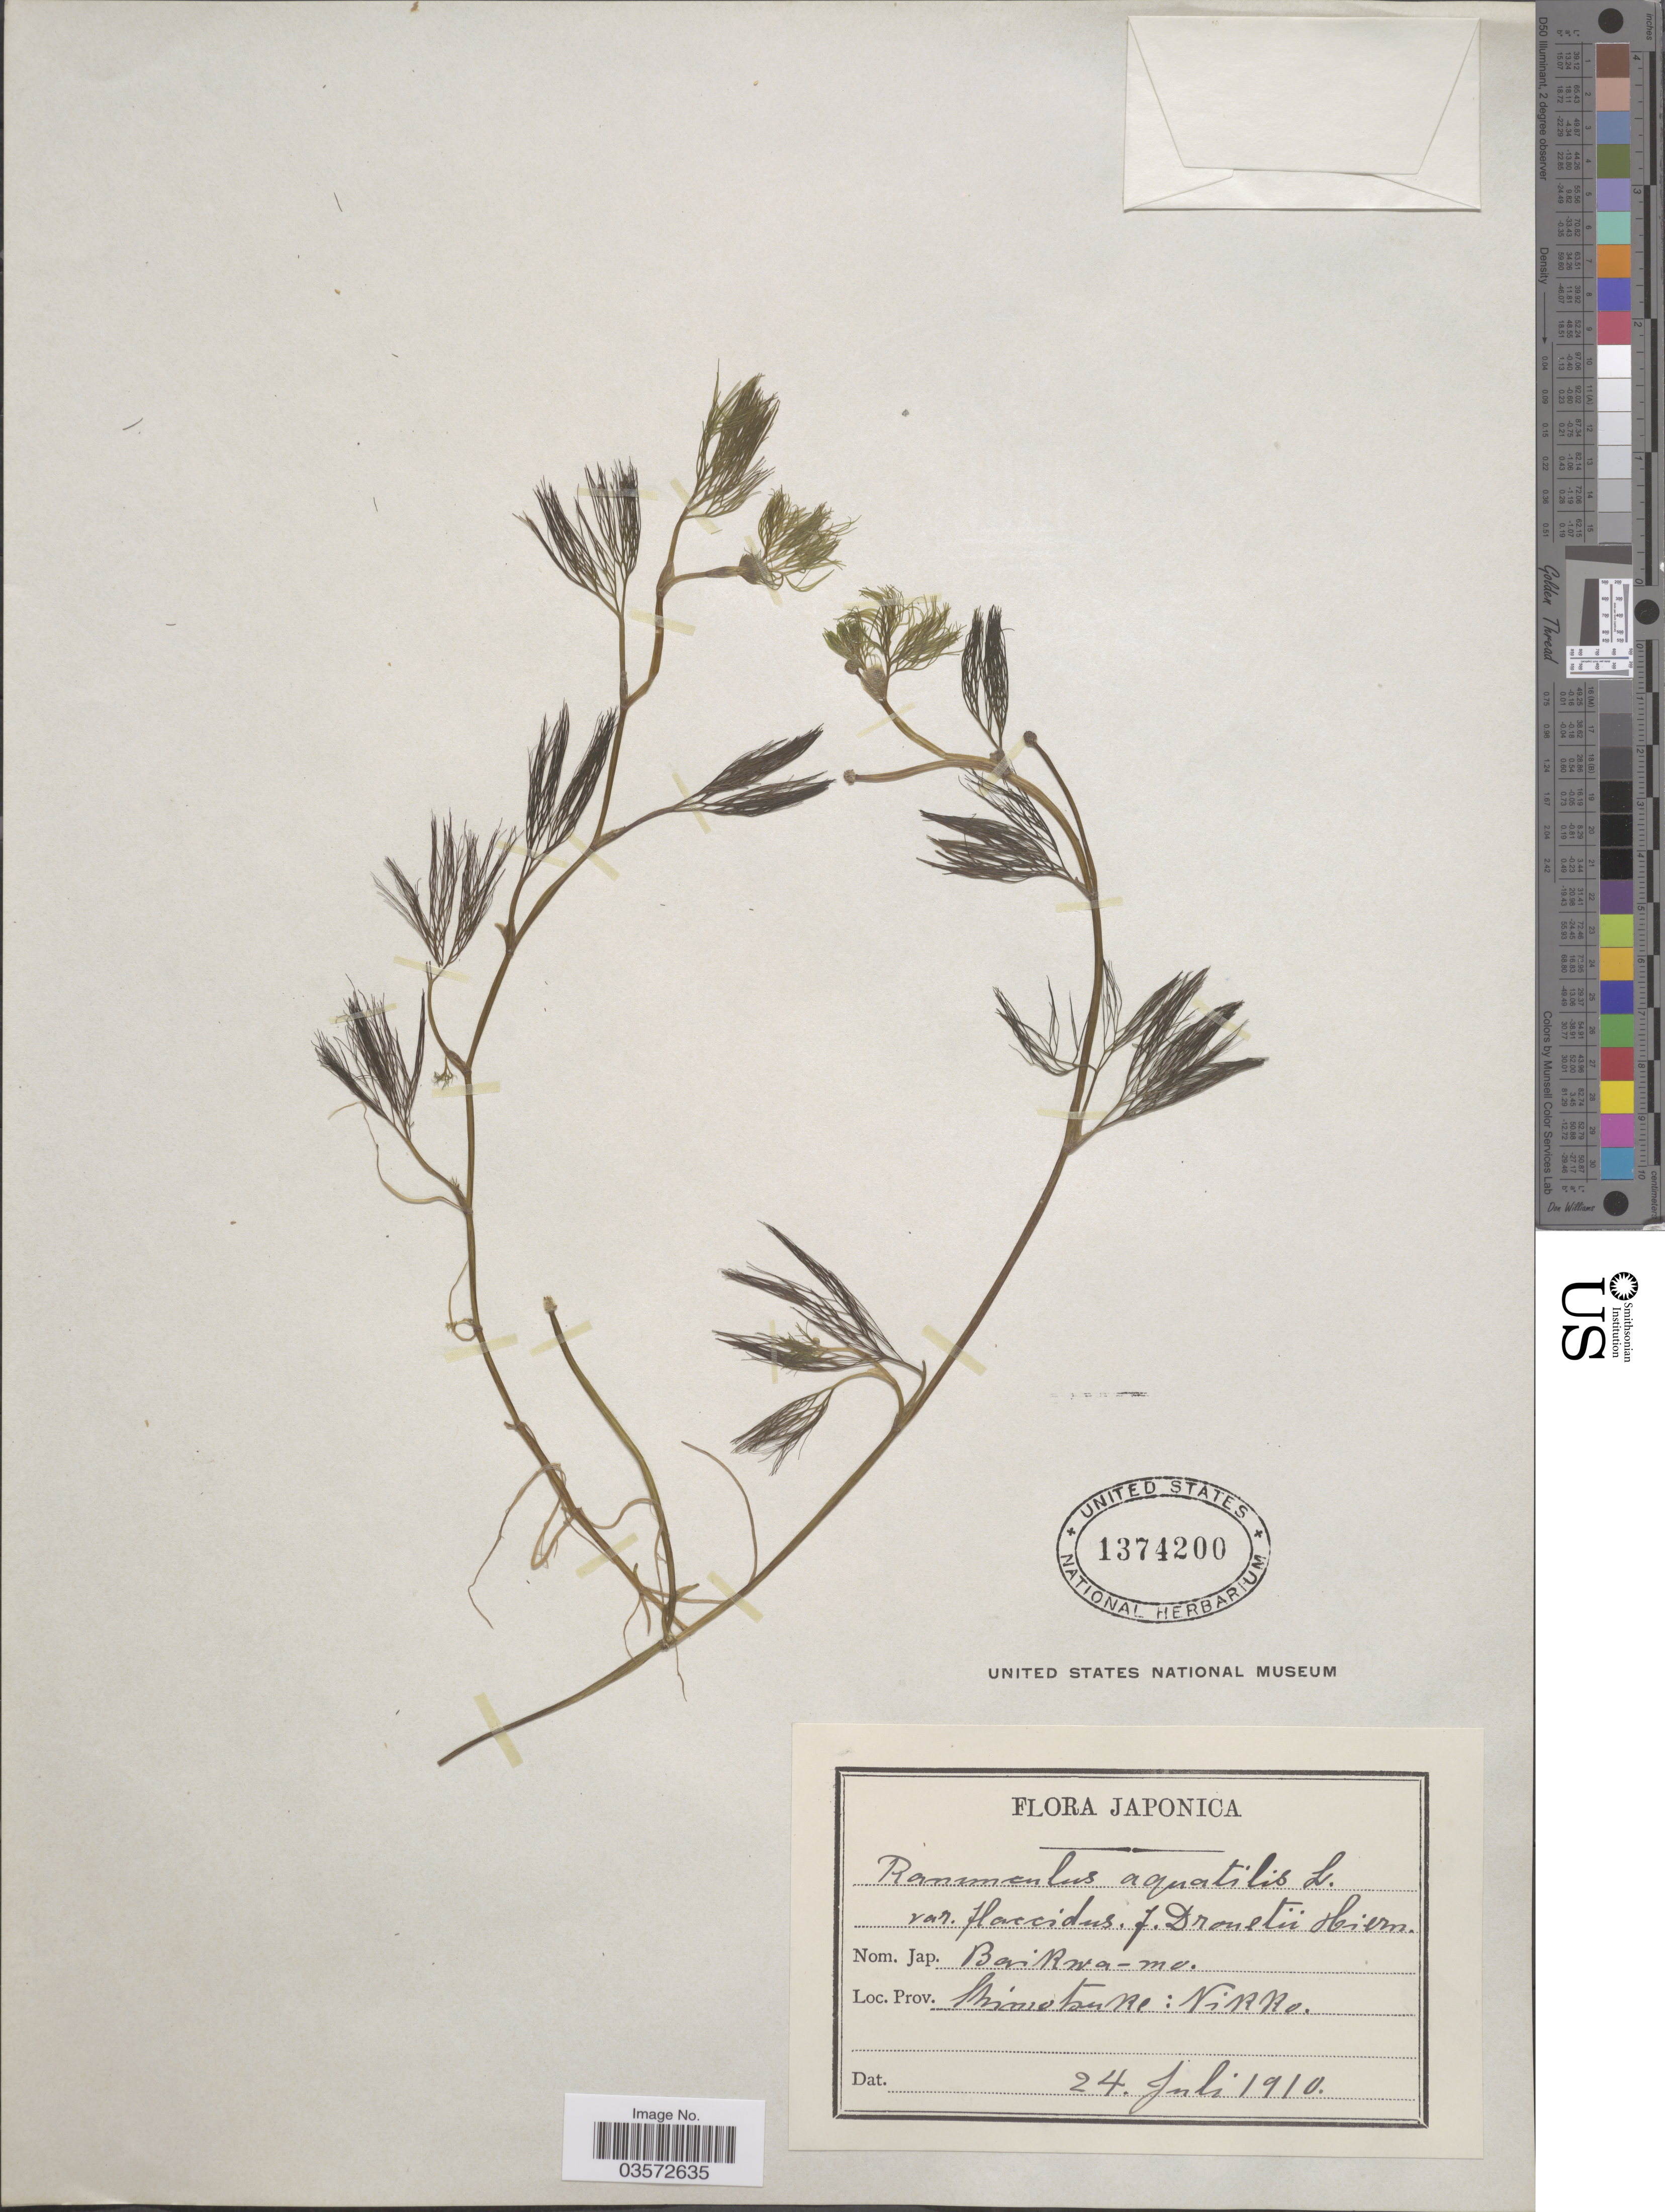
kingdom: Plantae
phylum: Tracheophyta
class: Magnoliopsida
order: Ranunculales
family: Ranunculaceae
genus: Ranunculus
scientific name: Ranunculus flaccidus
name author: Hook. f. & Thomson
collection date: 1910-07-24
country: Japan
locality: Shimotsuke: Nikko.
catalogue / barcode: US 1374200